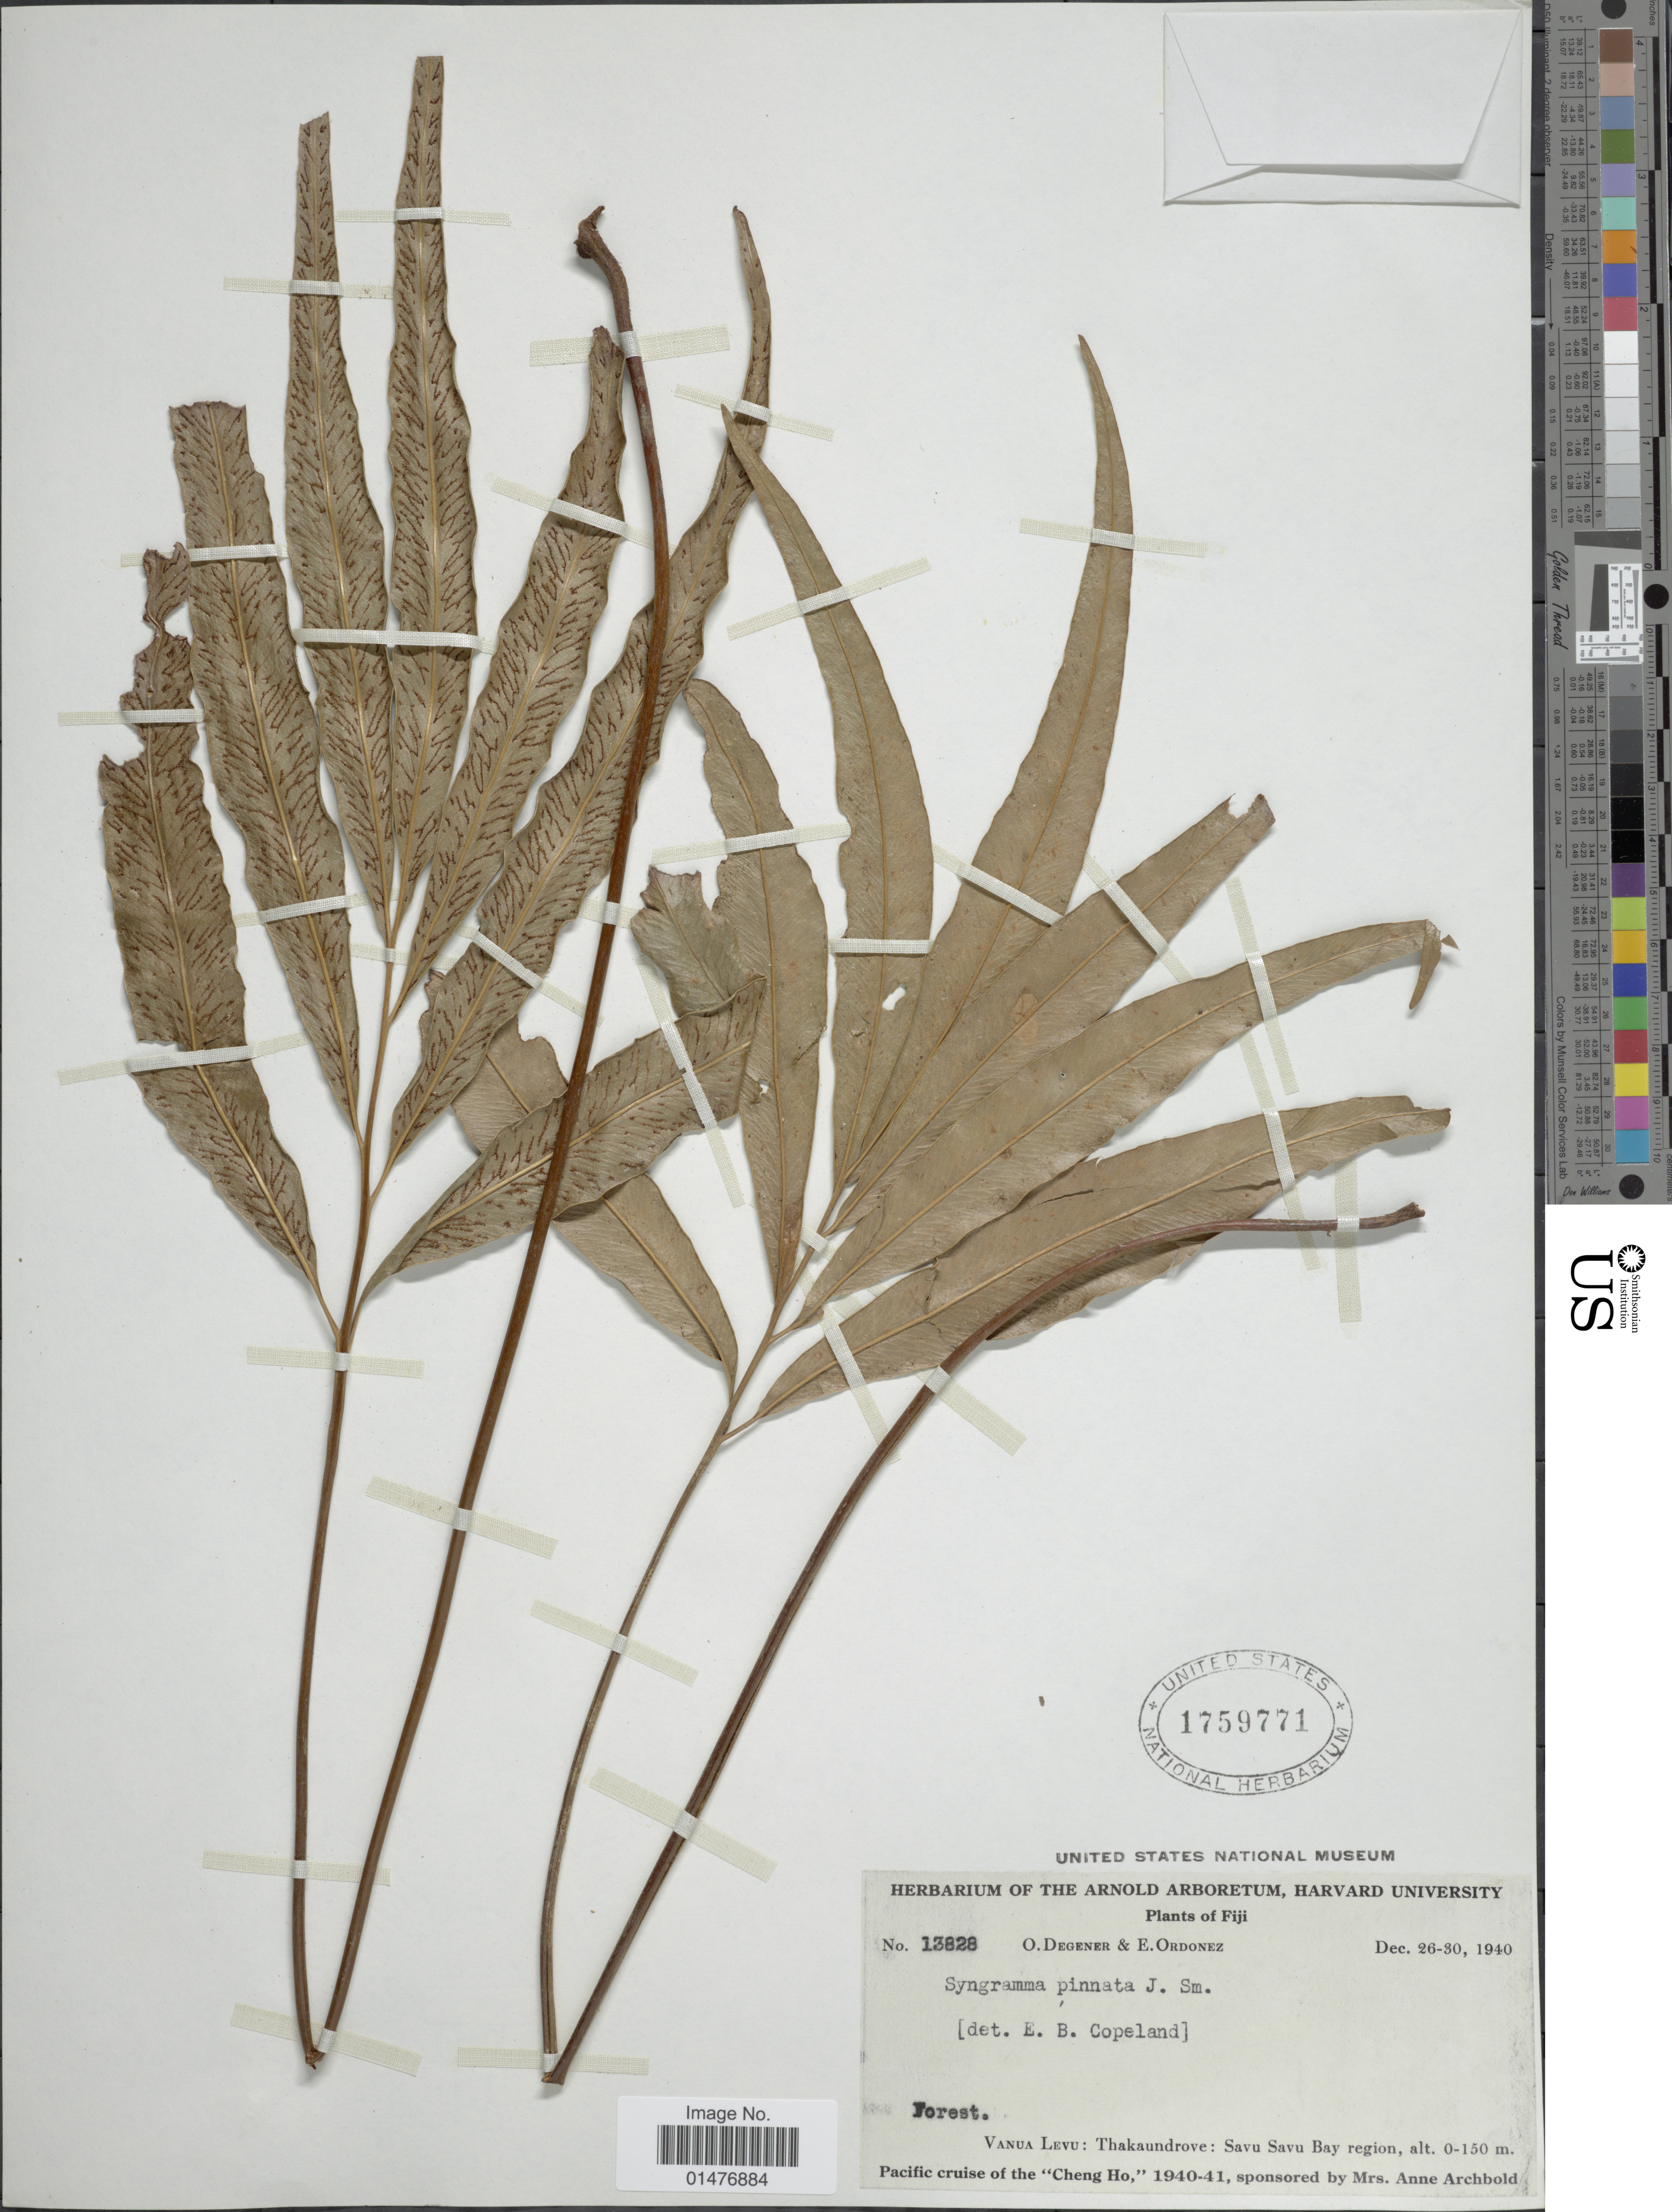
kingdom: Plantae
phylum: Tracheophyta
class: Polypodiopsida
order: Polypodiales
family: Pteridaceae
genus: Taenitis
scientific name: Taenitis pinnata var. pinnata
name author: (J. Sm.) Holttum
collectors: O. Degener & E. Ordonez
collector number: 13828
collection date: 1940-12-26/1940-12-30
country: Fiji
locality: Vanua Leva: Thakaundrove: Savu Savu Bay region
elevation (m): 0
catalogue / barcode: US 1759771